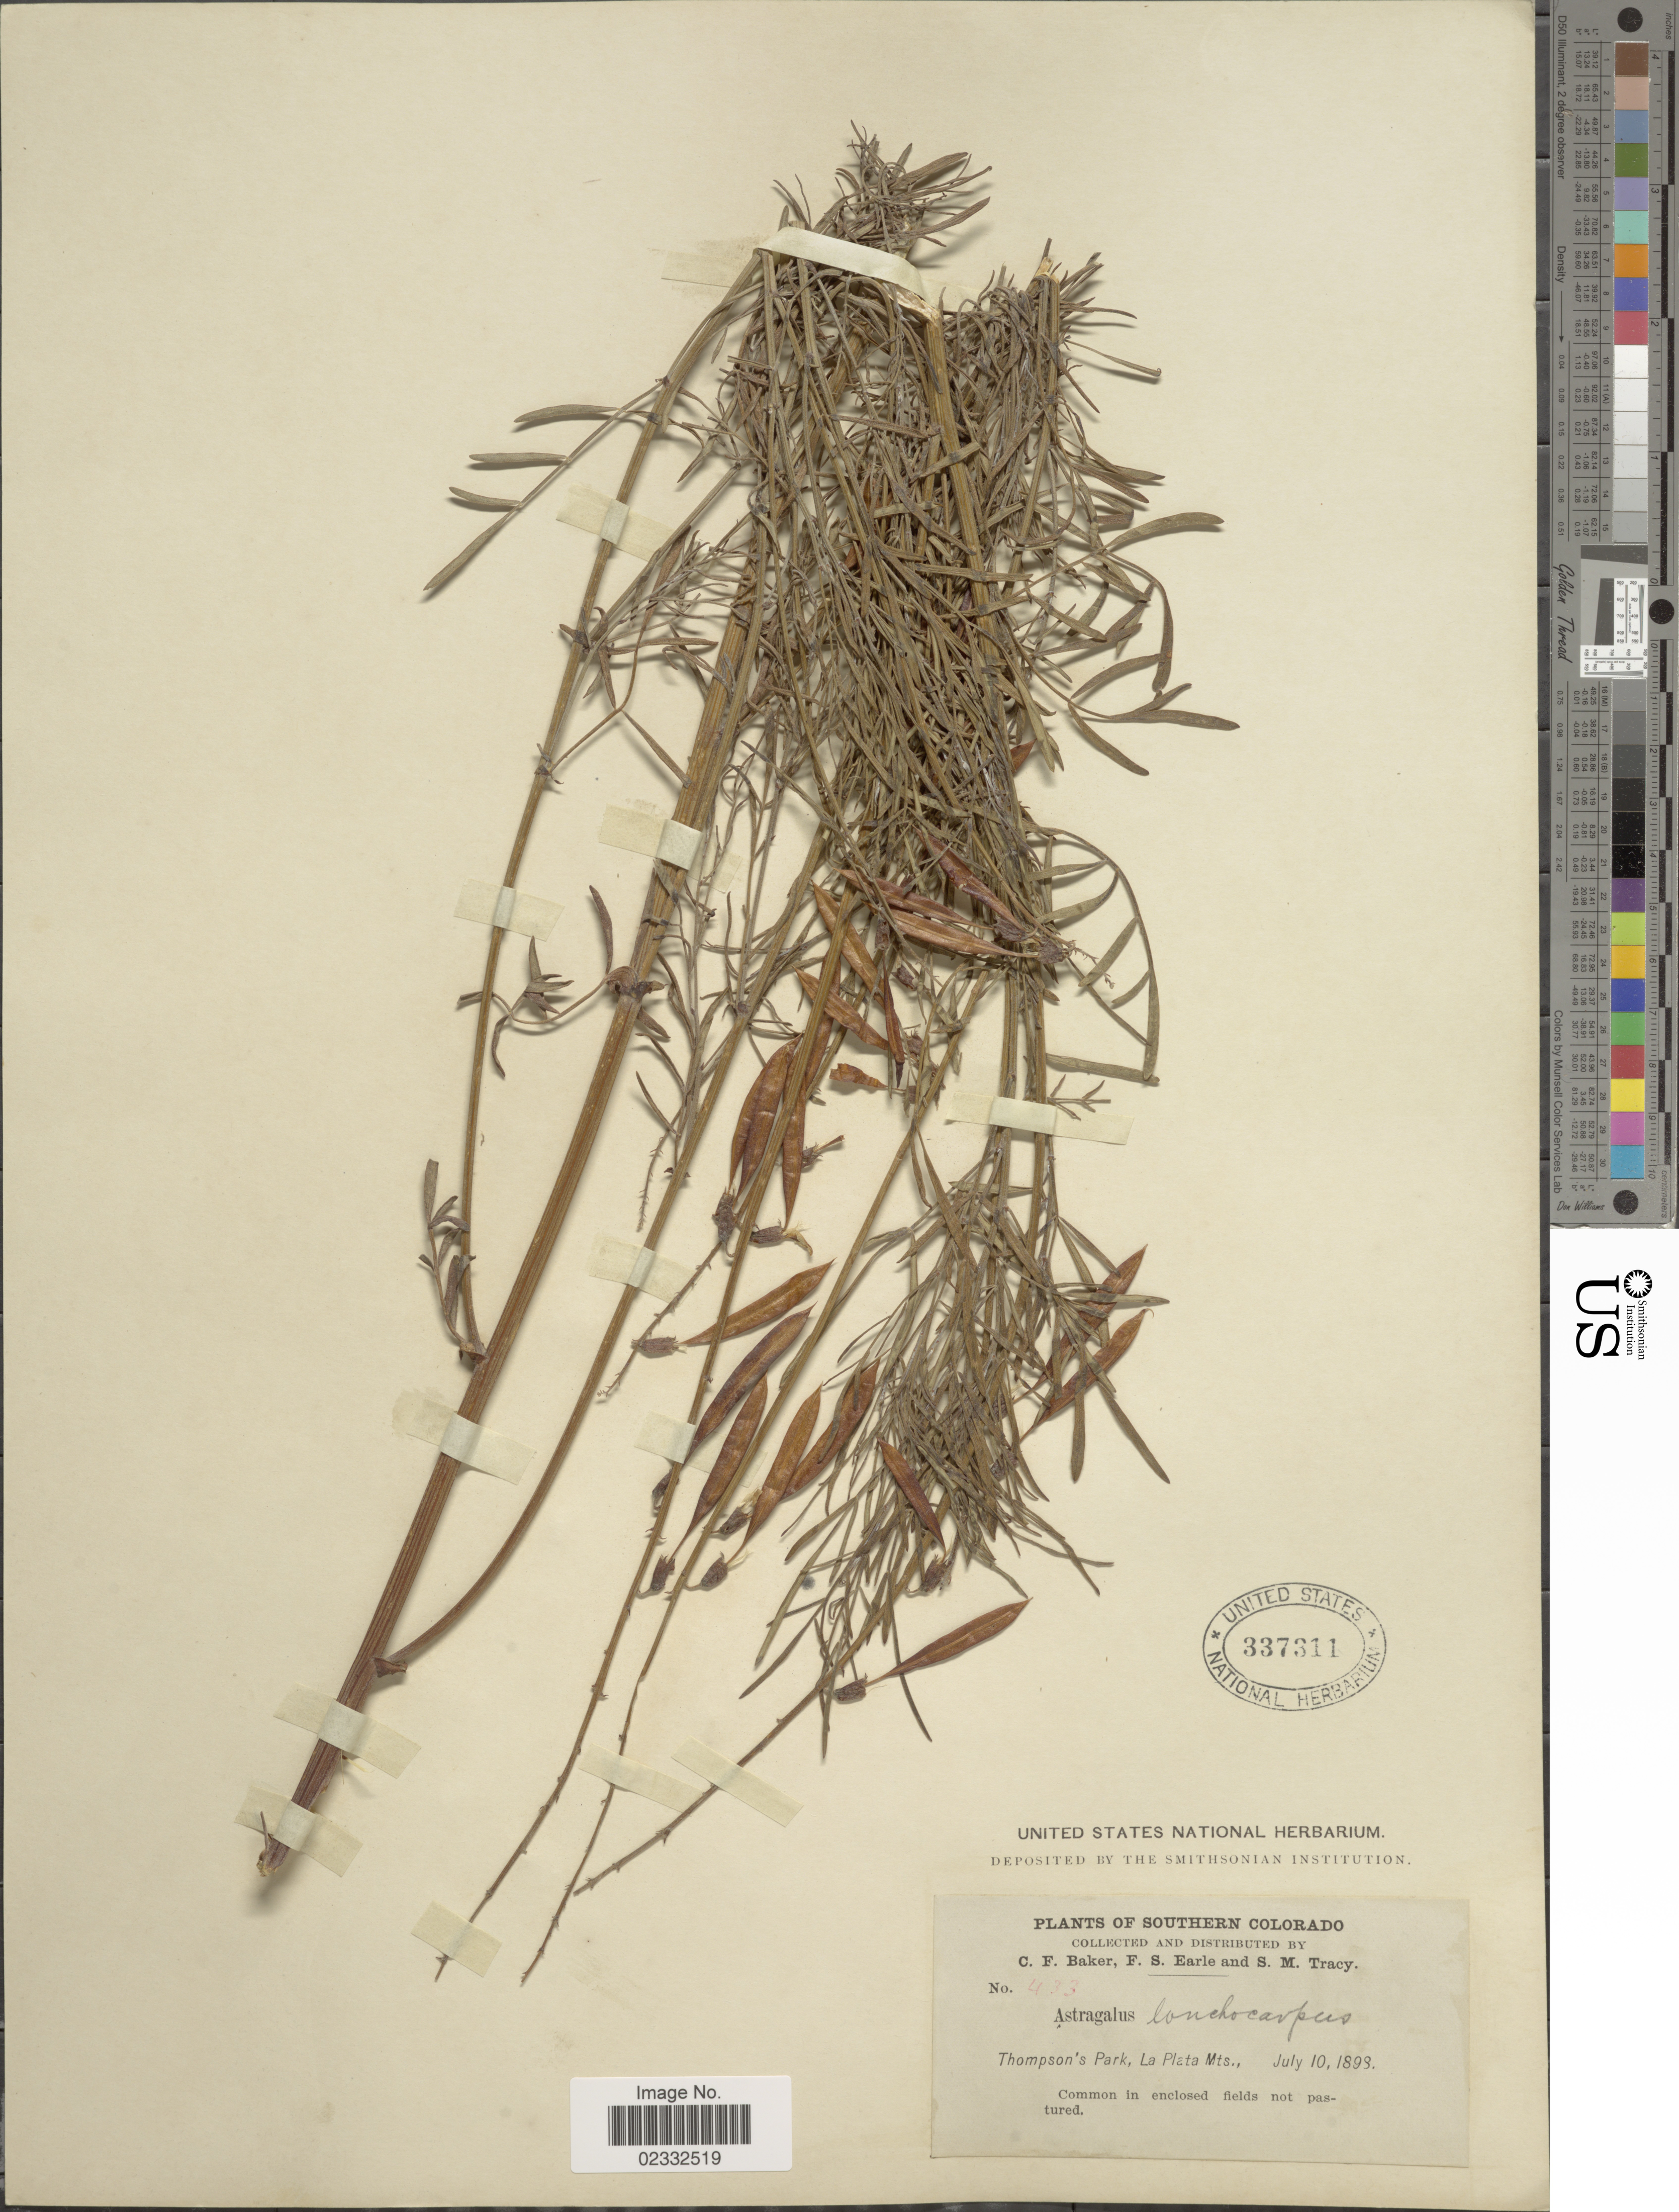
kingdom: Plantae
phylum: Tracheophyta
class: Magnoliopsida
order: Fabales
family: Fabaceae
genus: Astragalus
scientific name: Astragalus lonchocarpus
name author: Torr.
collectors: C. F. Baker, F. S. Earle & S. M. Tracy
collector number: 433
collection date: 1898-07-10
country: United States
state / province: Colorado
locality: Southern Colorado. Thompson;s Park, La Plata Mts.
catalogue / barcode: US 337311